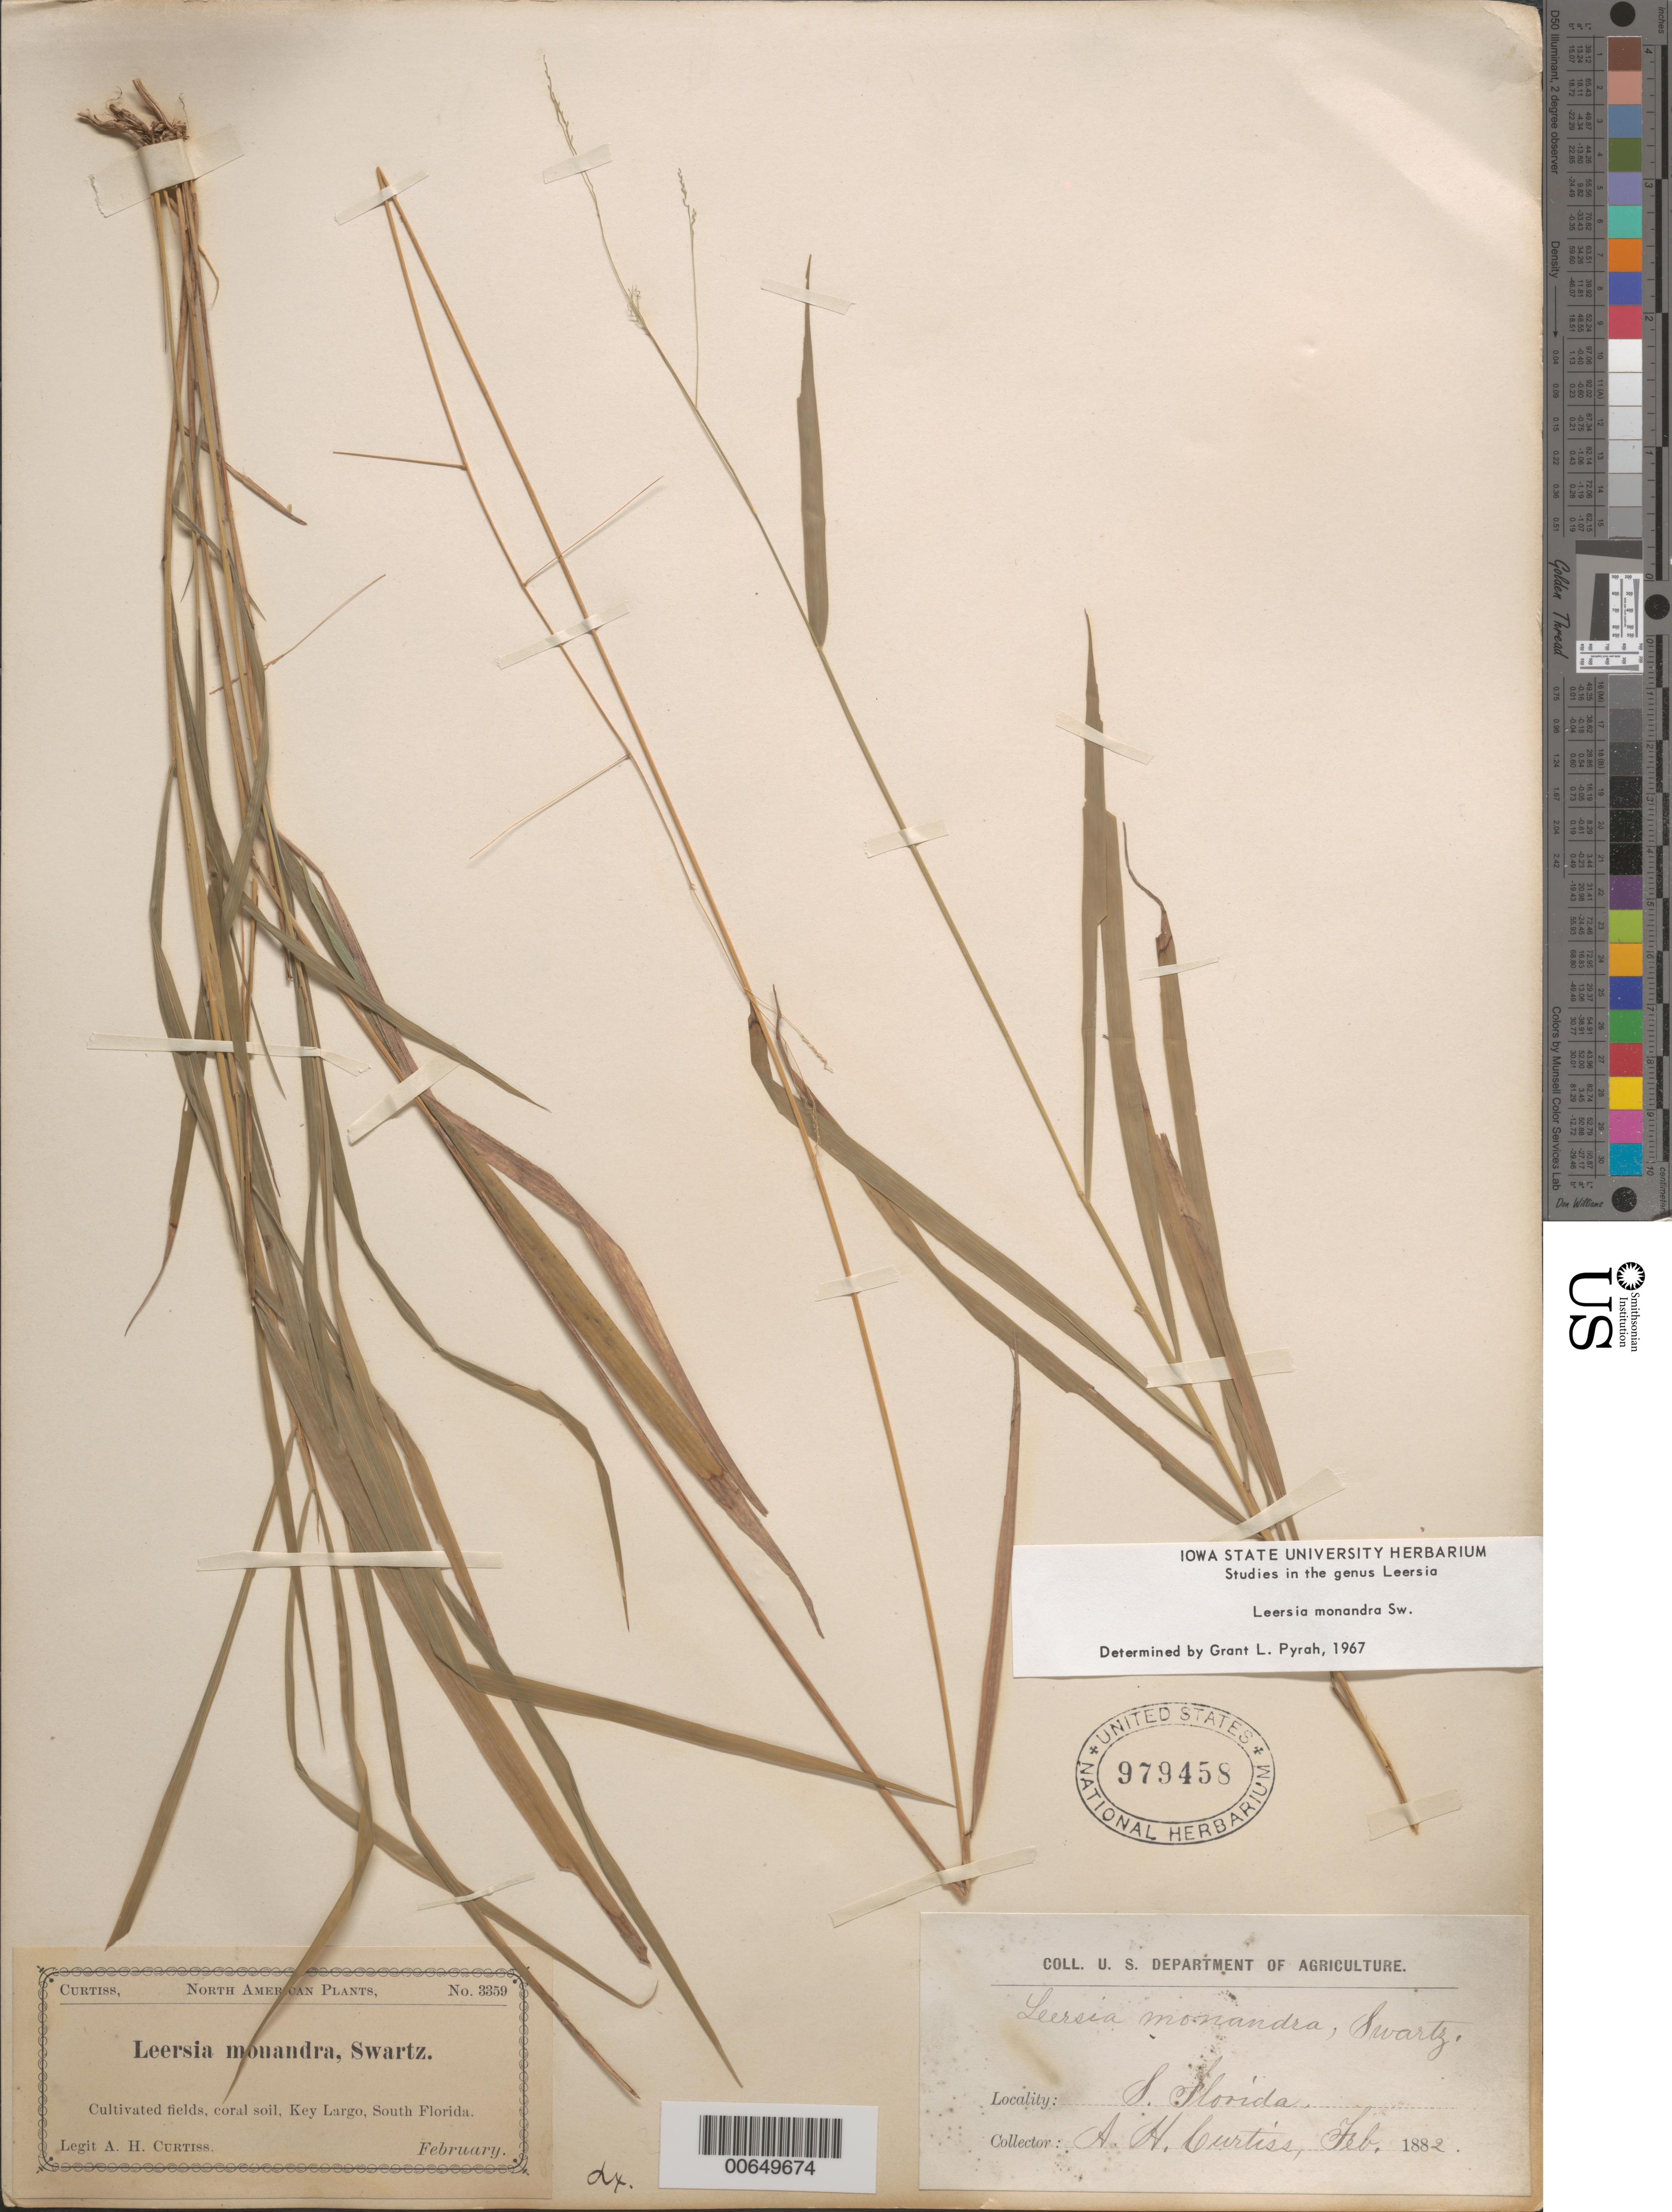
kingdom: Plantae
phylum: Tracheophyta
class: Liliopsida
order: Poales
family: Poaceae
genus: Leersia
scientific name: Leersia monandra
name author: Sw.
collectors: A. H. Curtiss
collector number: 3359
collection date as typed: Feb 1882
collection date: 1882-02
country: United States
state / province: Florida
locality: Southern Florida. Key Largo.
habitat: Cultivated fields, coral soil.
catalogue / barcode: US 379458